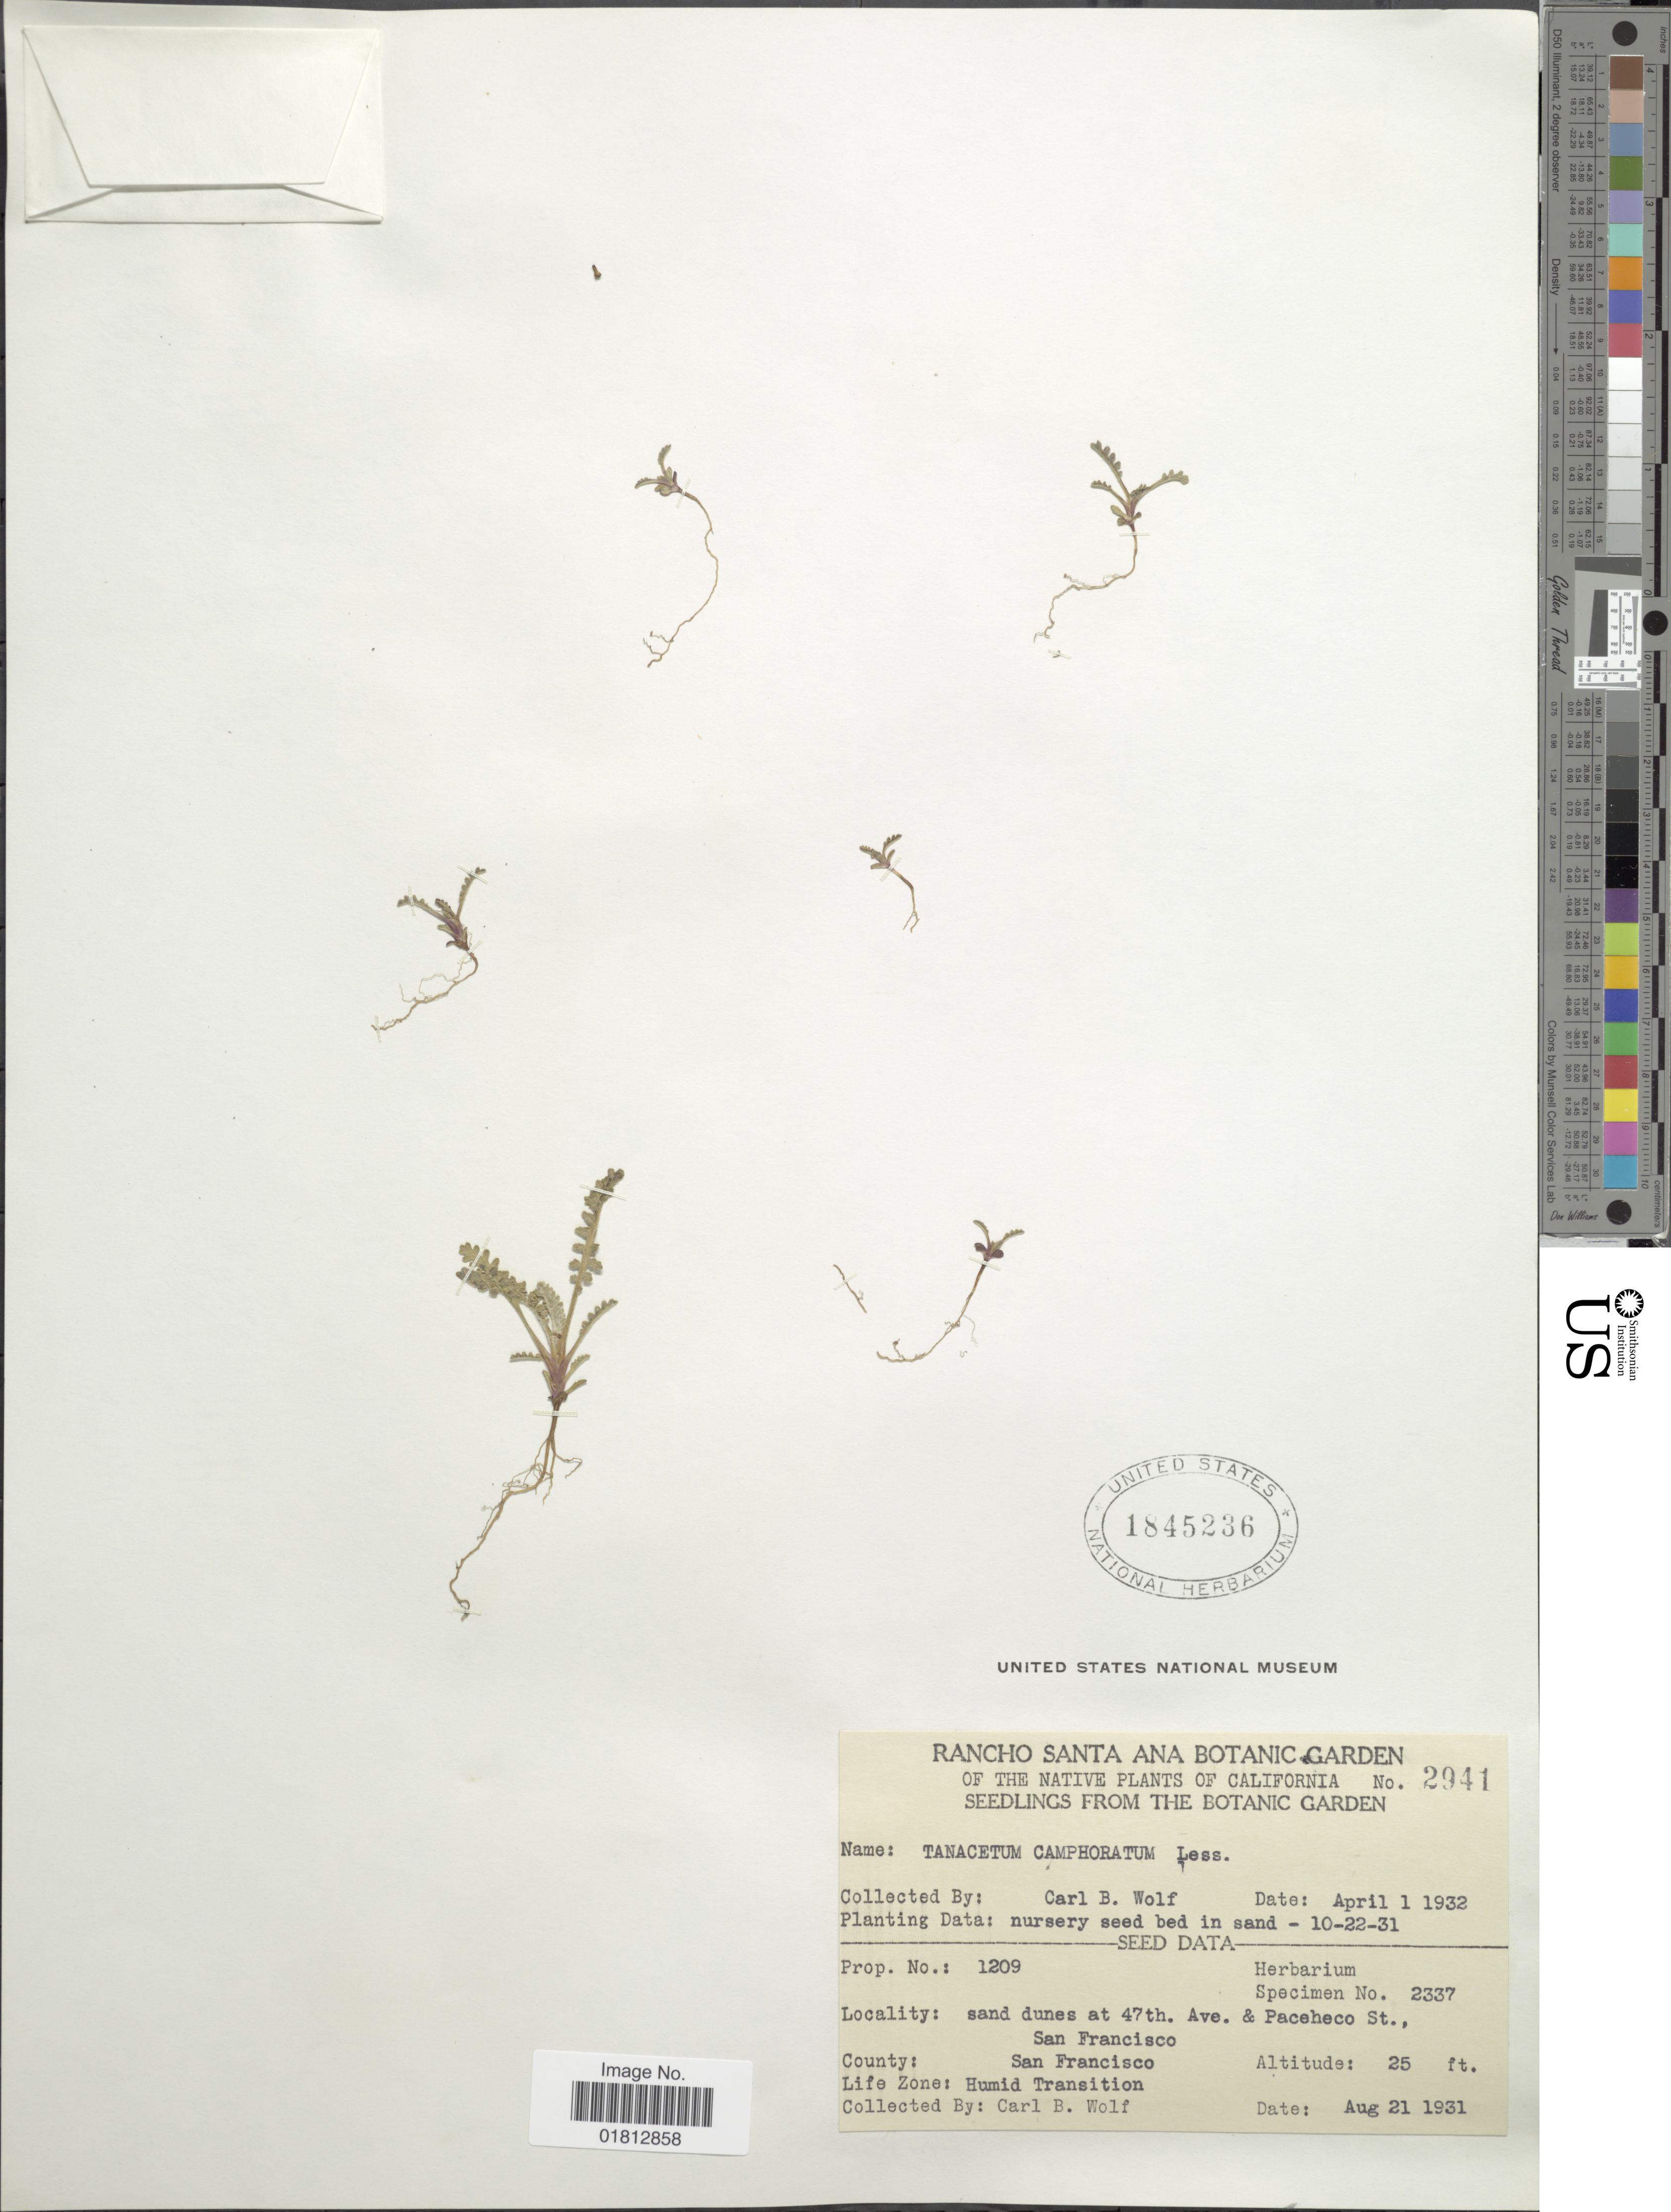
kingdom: Plantae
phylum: Tracheophyta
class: Magnoliopsida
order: Asterales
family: Asteraceae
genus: Tanacetum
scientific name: Tanacetum camphoratum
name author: Less.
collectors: C. B. Wolf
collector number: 2941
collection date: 1931-08-21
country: United States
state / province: California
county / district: San Francisco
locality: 47th Ave. & Paceheco St., San Francisco, County San Francisco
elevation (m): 8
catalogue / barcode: US 1845236